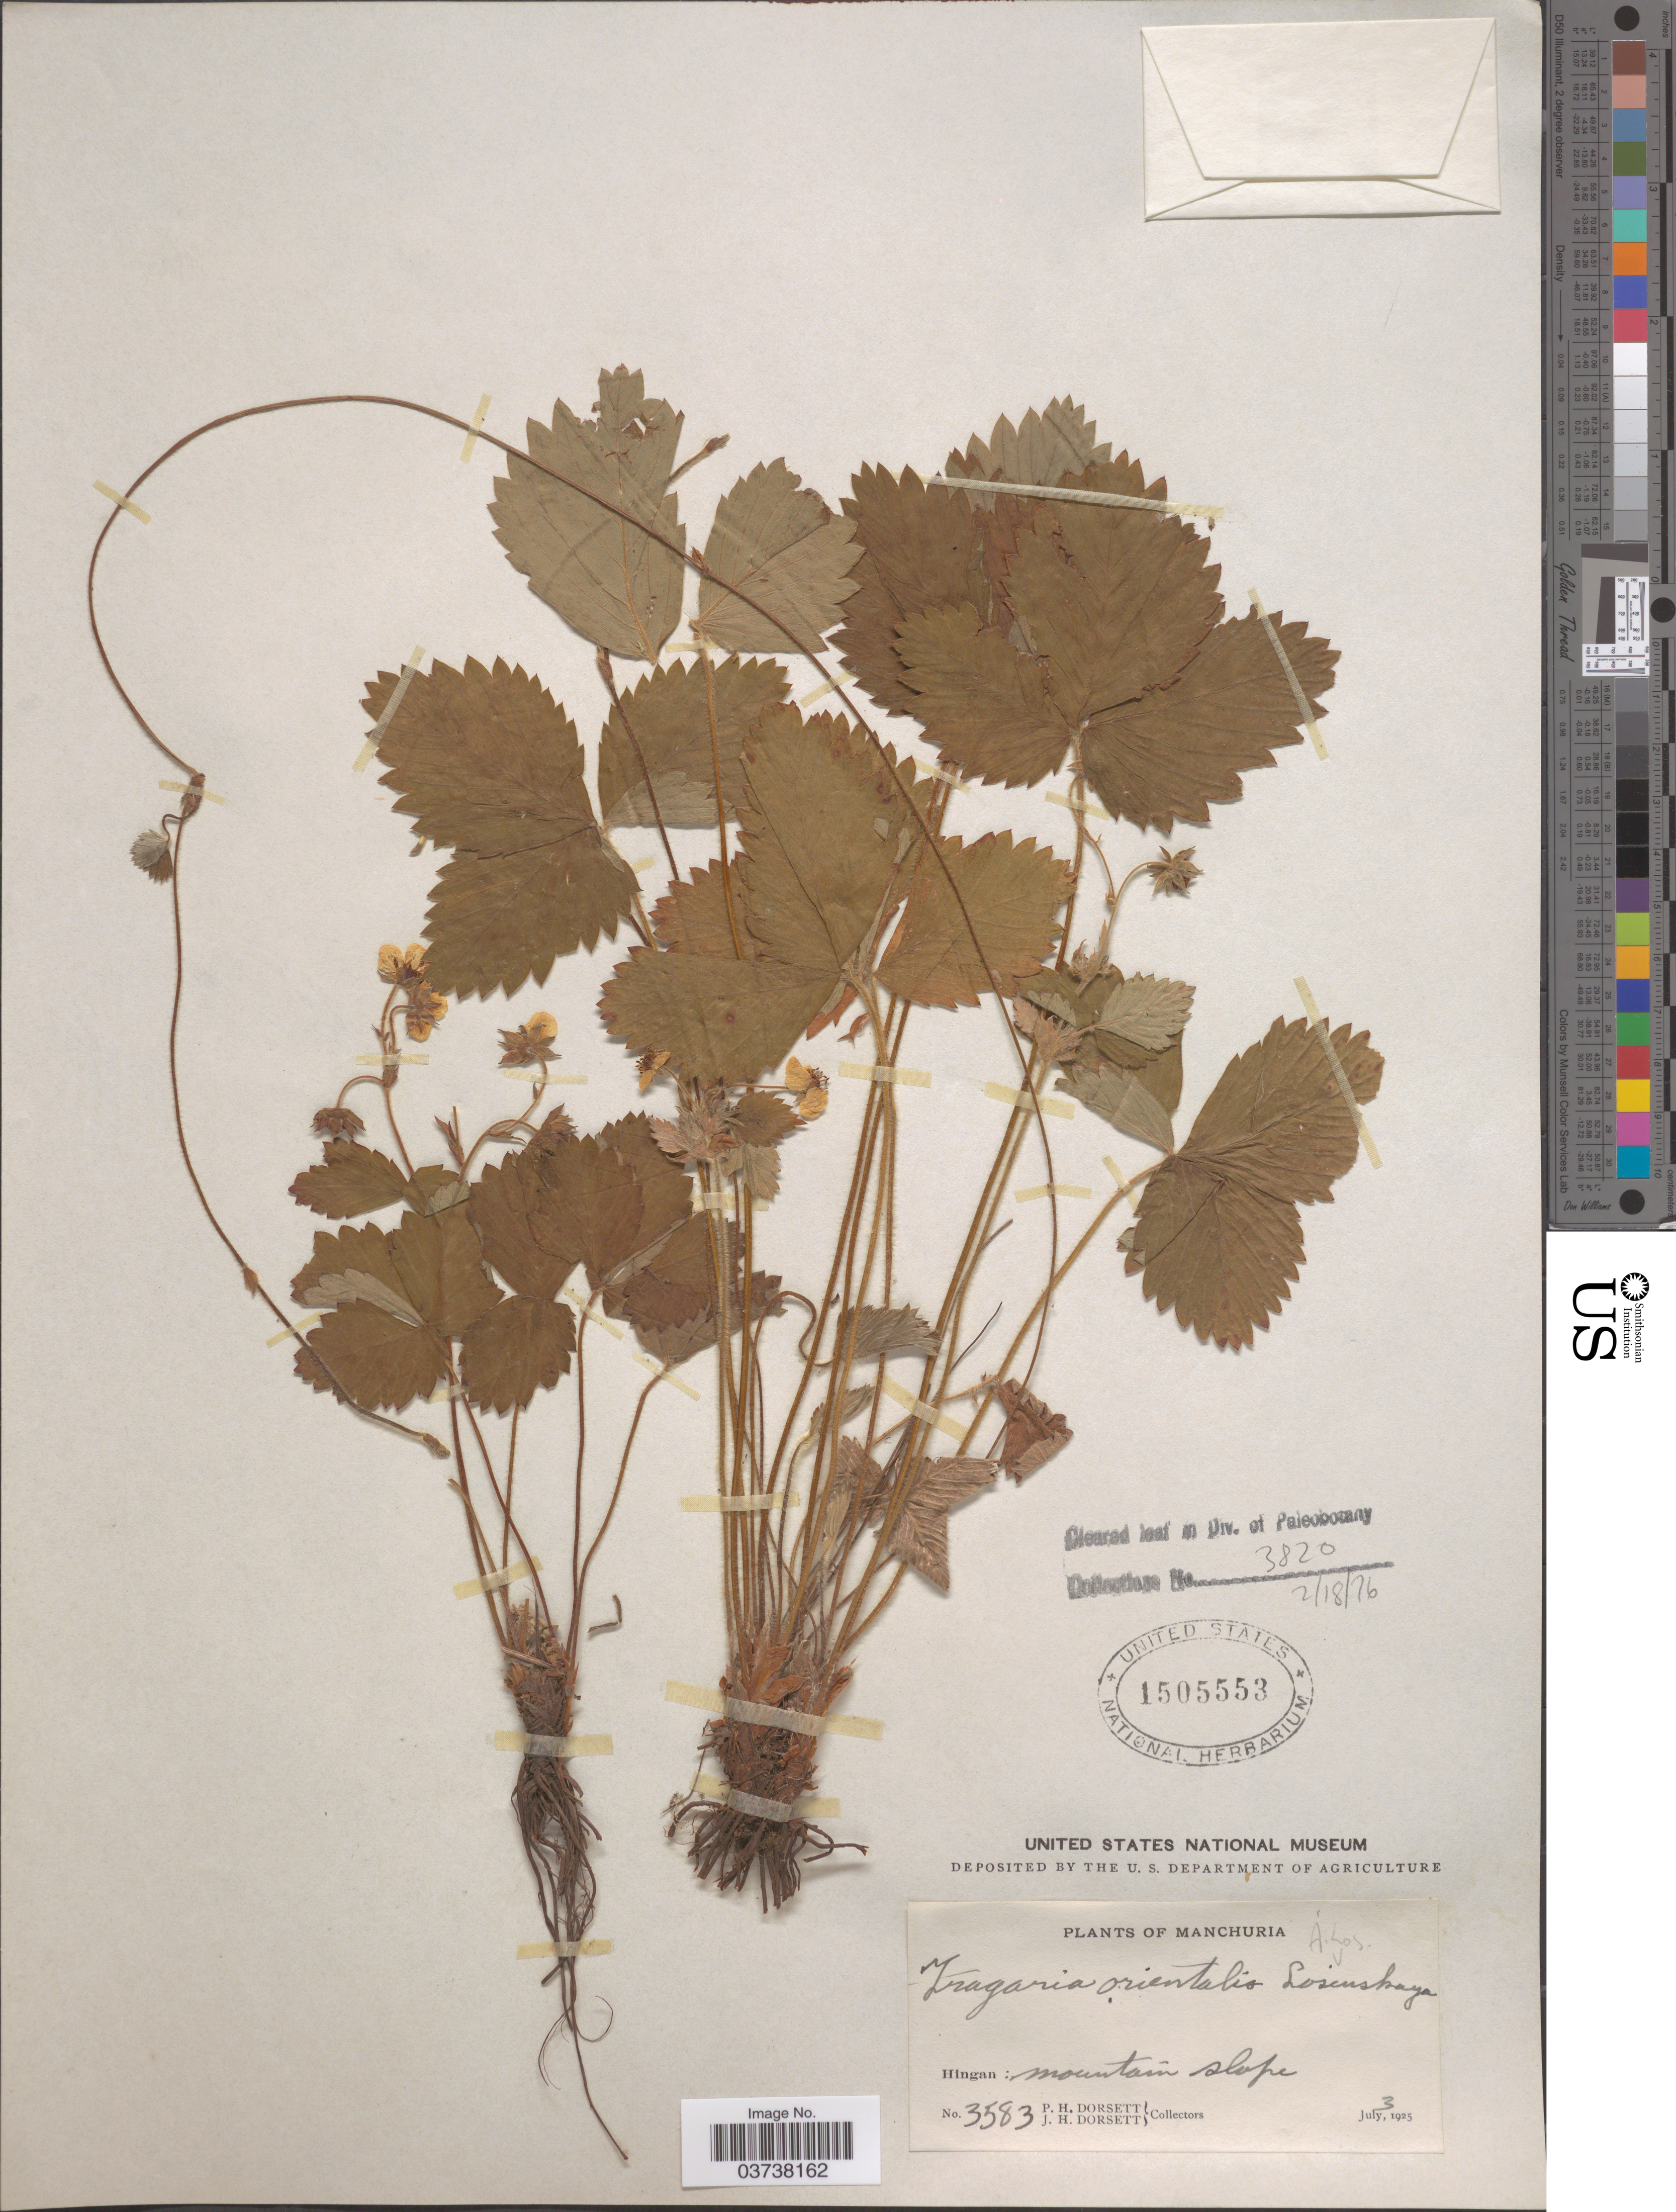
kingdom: Plantae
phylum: Tracheophyta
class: Magnoliopsida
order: Rosales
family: Rosaceae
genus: Fragaria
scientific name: Fragaria orientalis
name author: Losinsk.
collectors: P. H. Dorsett & J. Dorsett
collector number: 3583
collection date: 1925-07-03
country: China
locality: Manchuria. Hingan: mountain slope.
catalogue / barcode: US 1505553